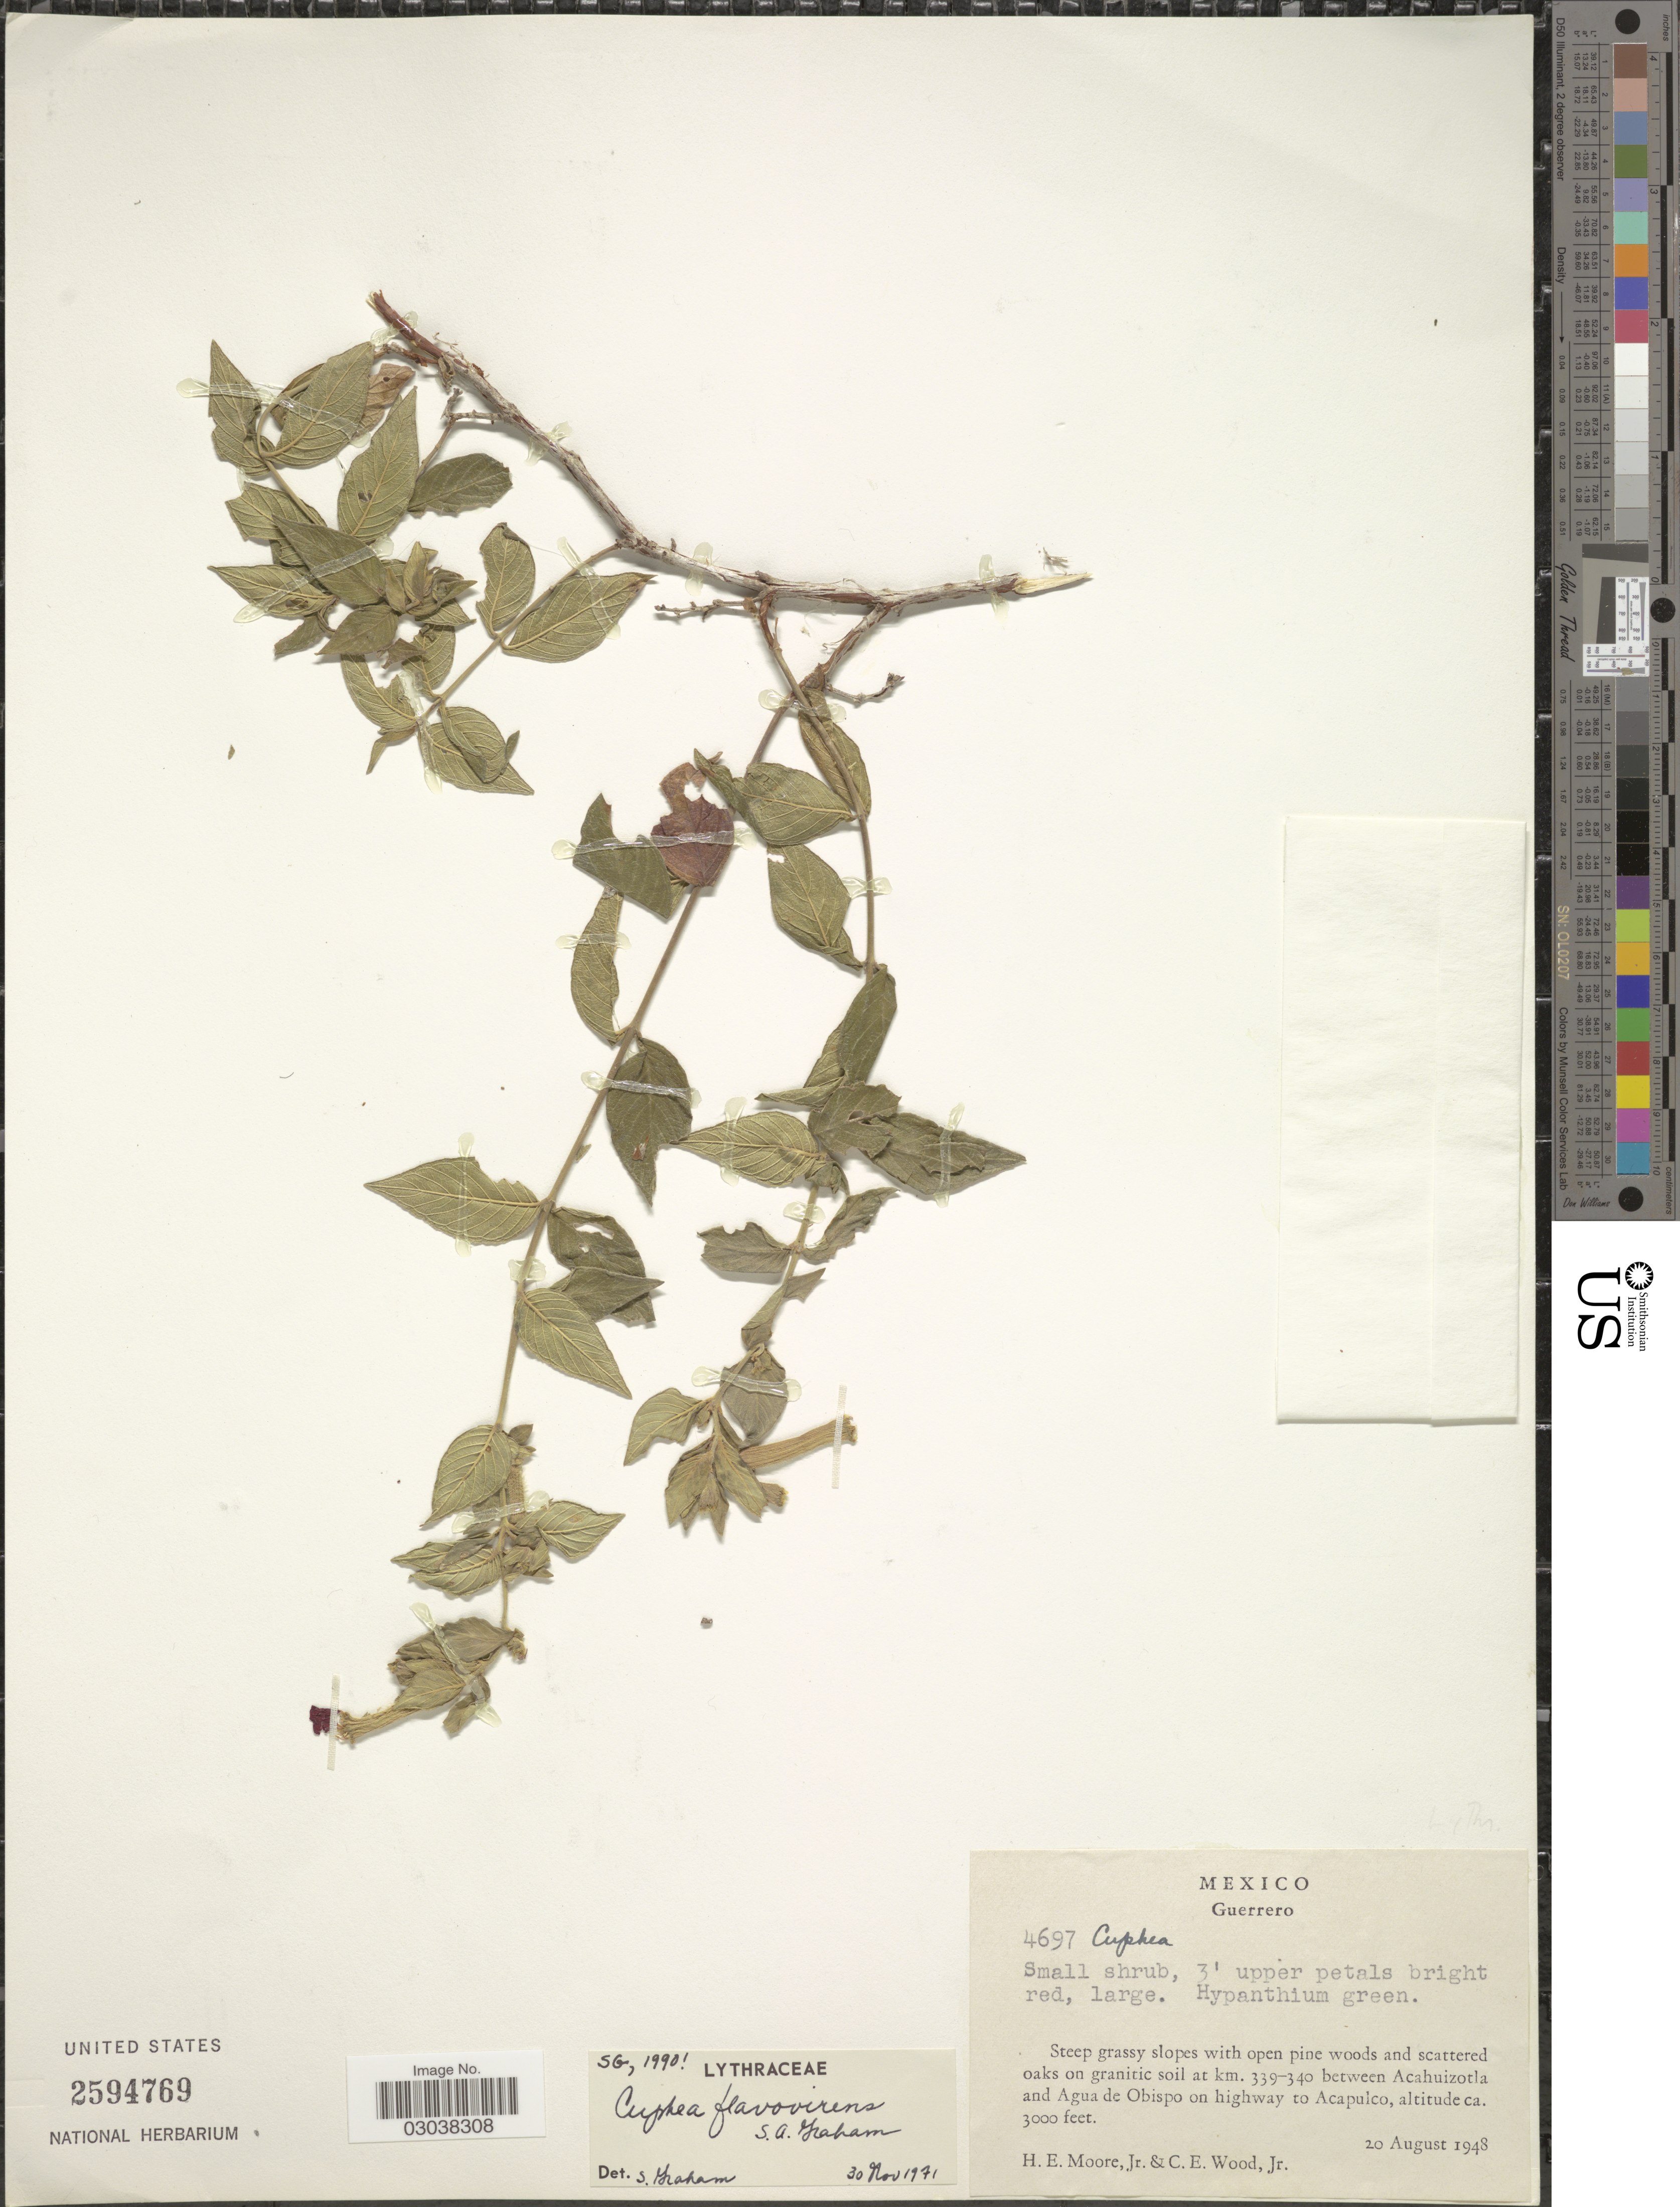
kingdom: Plantae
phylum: Tracheophyta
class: Magnoliopsida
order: Myrtales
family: Lythraceae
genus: Cuphea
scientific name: Cuphea flavovirens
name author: S.A. Graham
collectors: H. Moore & C. Wood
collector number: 4697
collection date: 1948-08-20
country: Mexico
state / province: Guerrero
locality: Km. 339-340 between Acahuizotla and Agua de Obispo on highway to Acapulco.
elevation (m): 914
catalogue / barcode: US 2594769